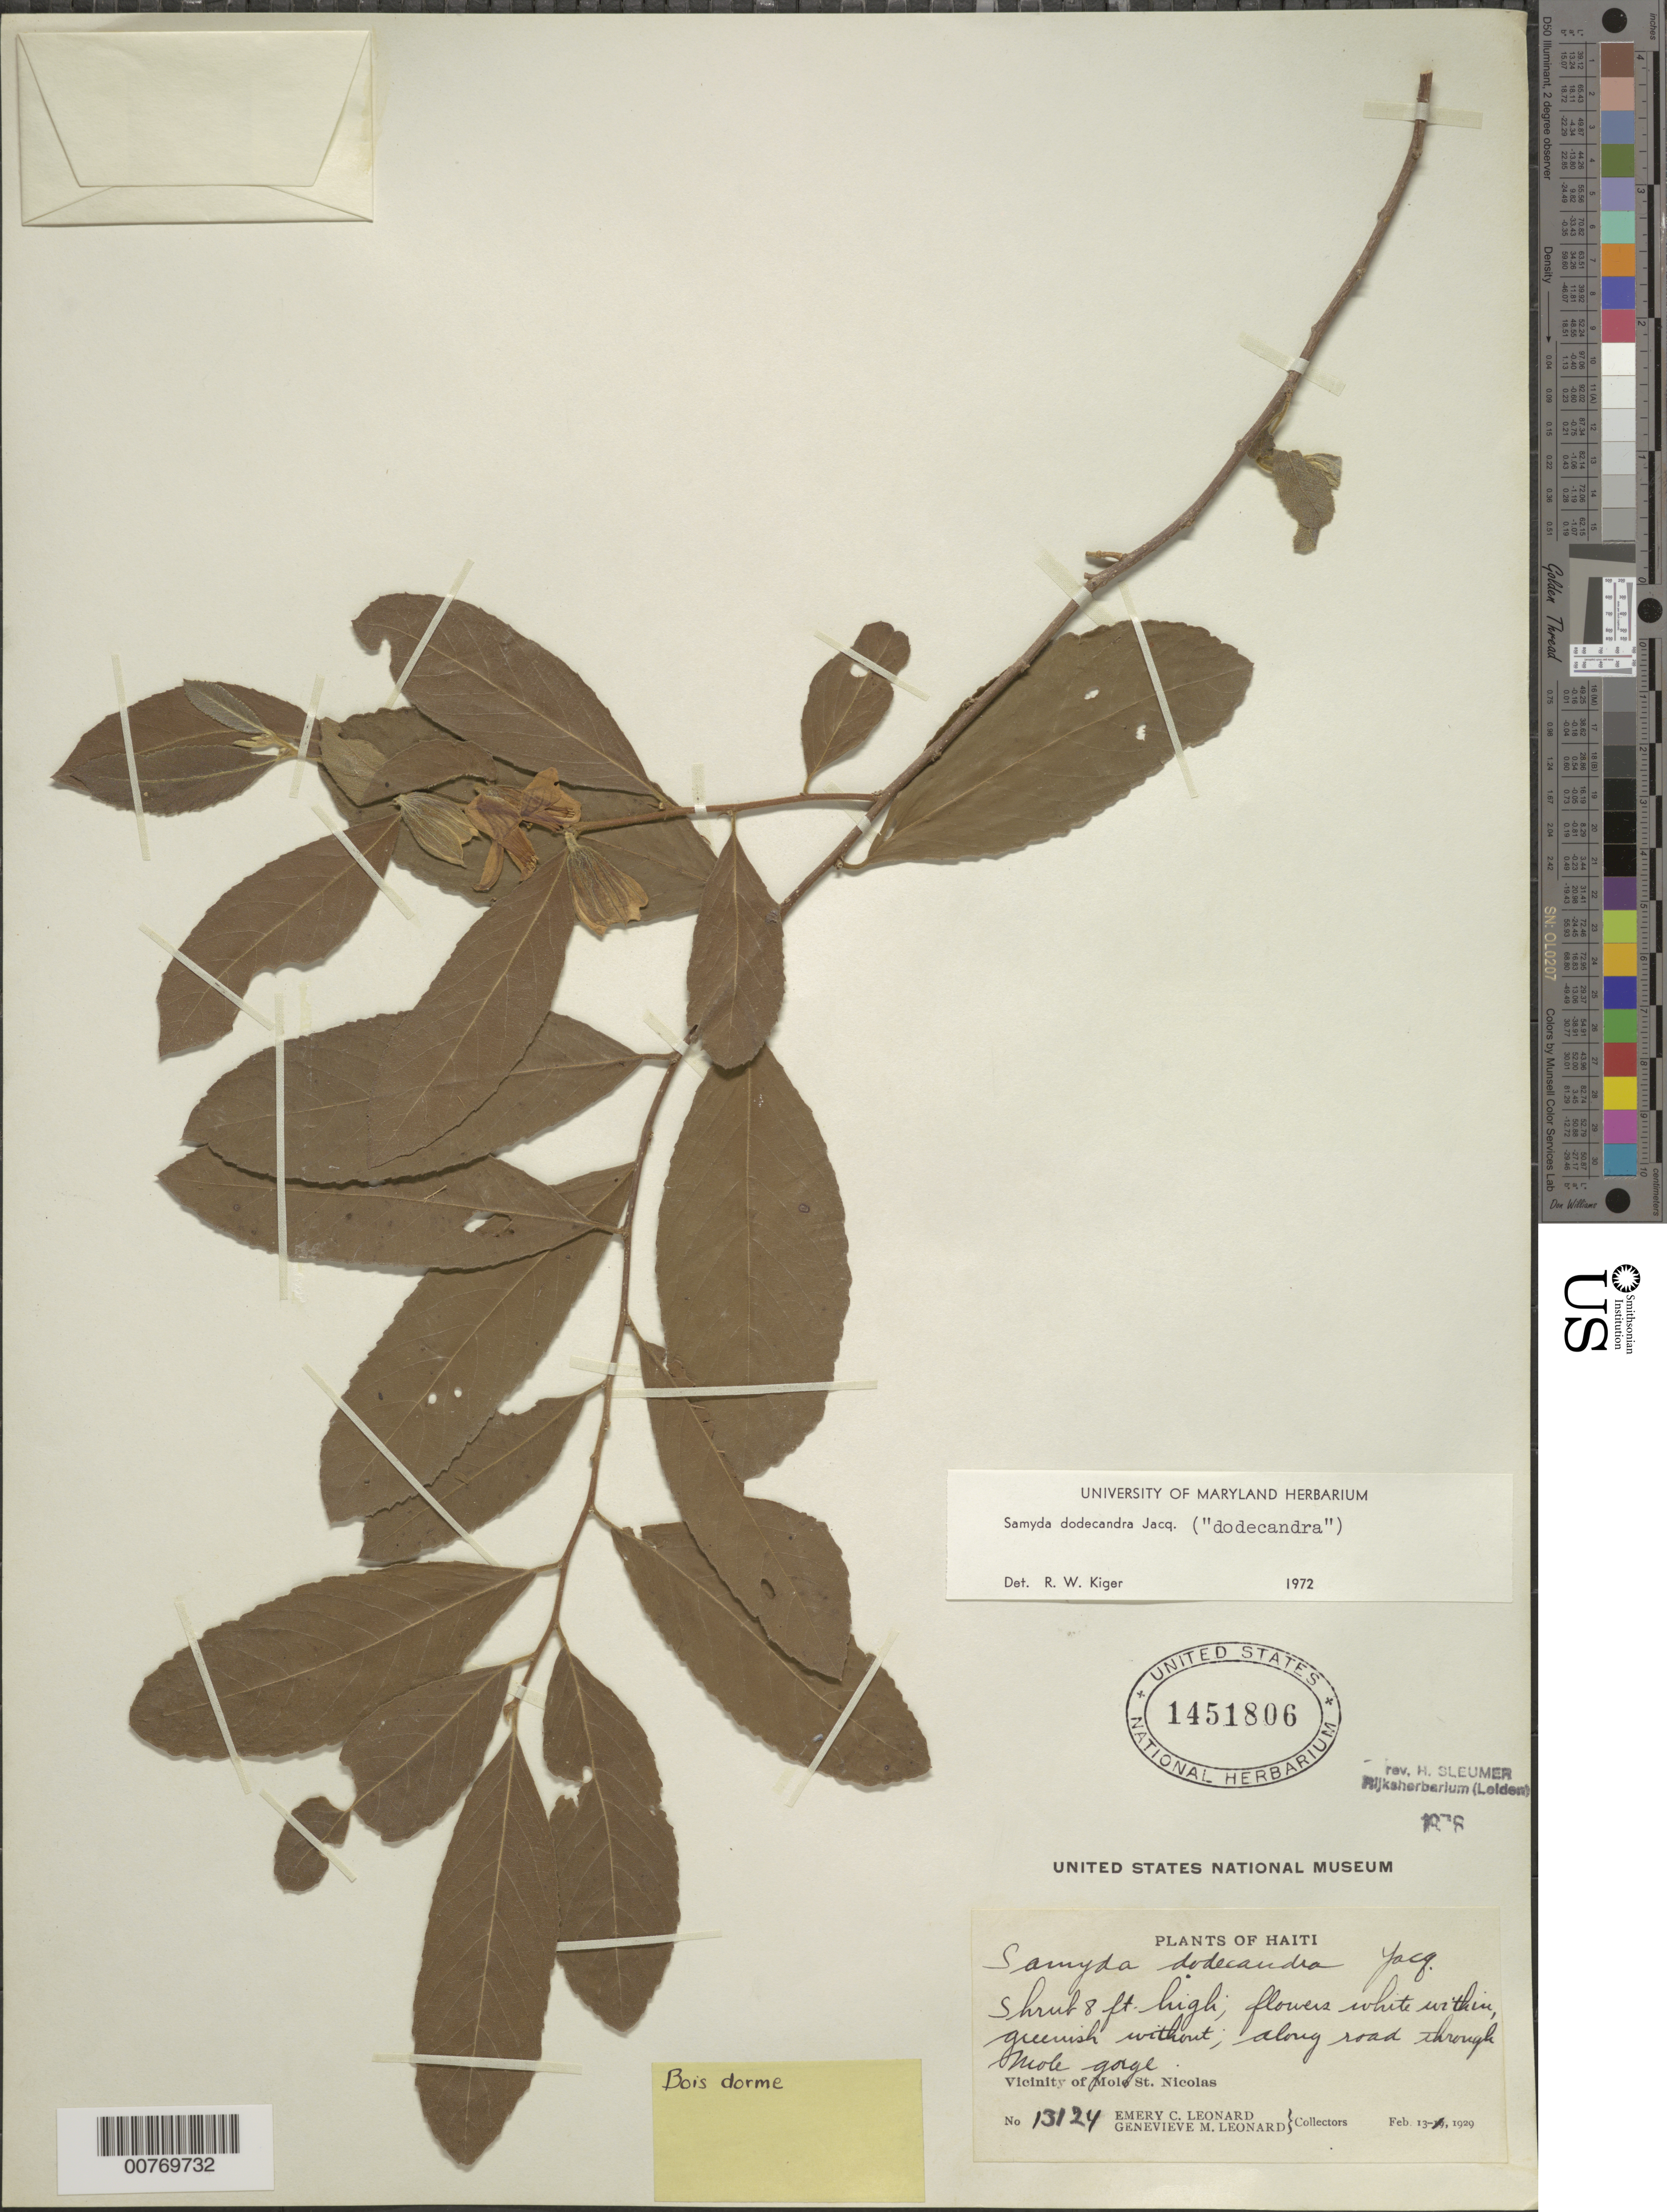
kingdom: Plantae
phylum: Tracheophyta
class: Magnoliopsida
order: Malpighiales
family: Salicaceae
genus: Casearia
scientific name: Casearia dodecandra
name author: (Jacq.) T. Samar. & M.H. Alford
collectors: E. C. Leonard & G. M. Leonard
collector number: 13124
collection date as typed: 13 Feb 1929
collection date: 1929-02-13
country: Haiti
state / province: Nord-Óuest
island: Hispaniola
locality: Vicinity of Mole St. Nicolas.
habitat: Along road through Mole Gorge.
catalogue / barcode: US 1451806